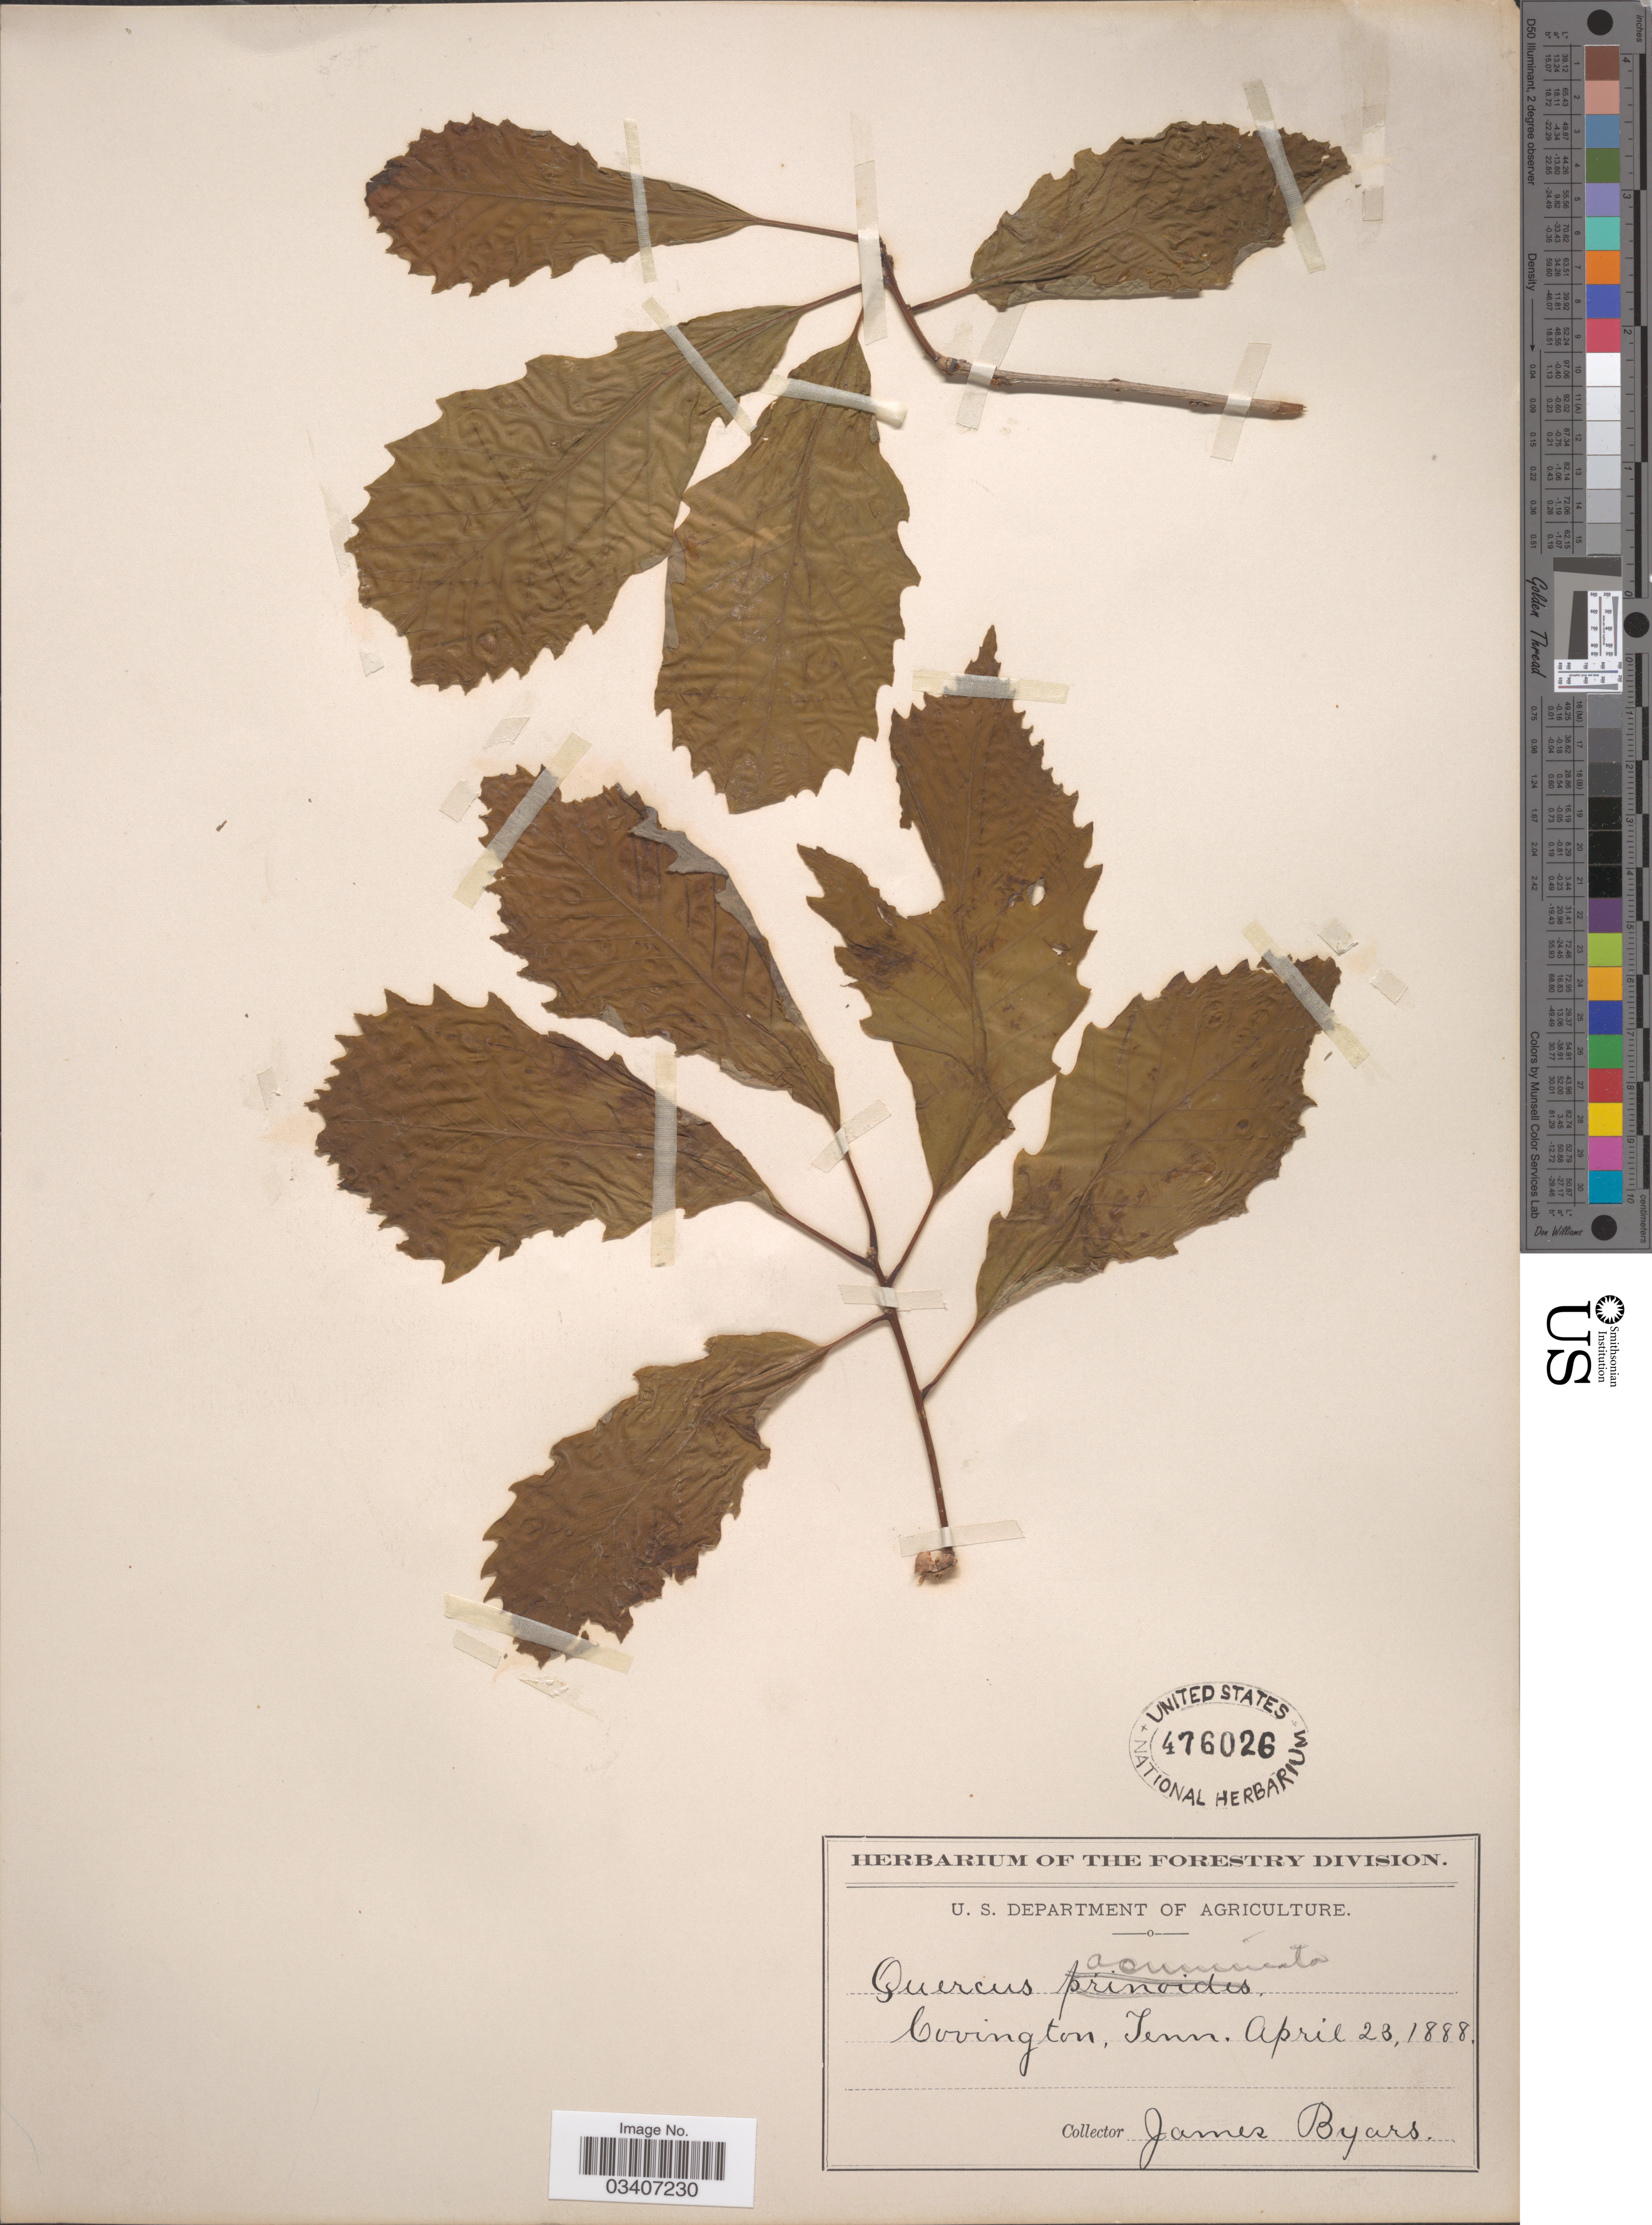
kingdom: Plantae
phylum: Tracheophyta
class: Magnoliopsida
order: Fagales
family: Fagaceae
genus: Quercus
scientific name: Quercus muehlenbergii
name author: Engelm.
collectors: J. Byars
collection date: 1888-04-23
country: United States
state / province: Tennessee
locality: Covington.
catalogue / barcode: US 476026